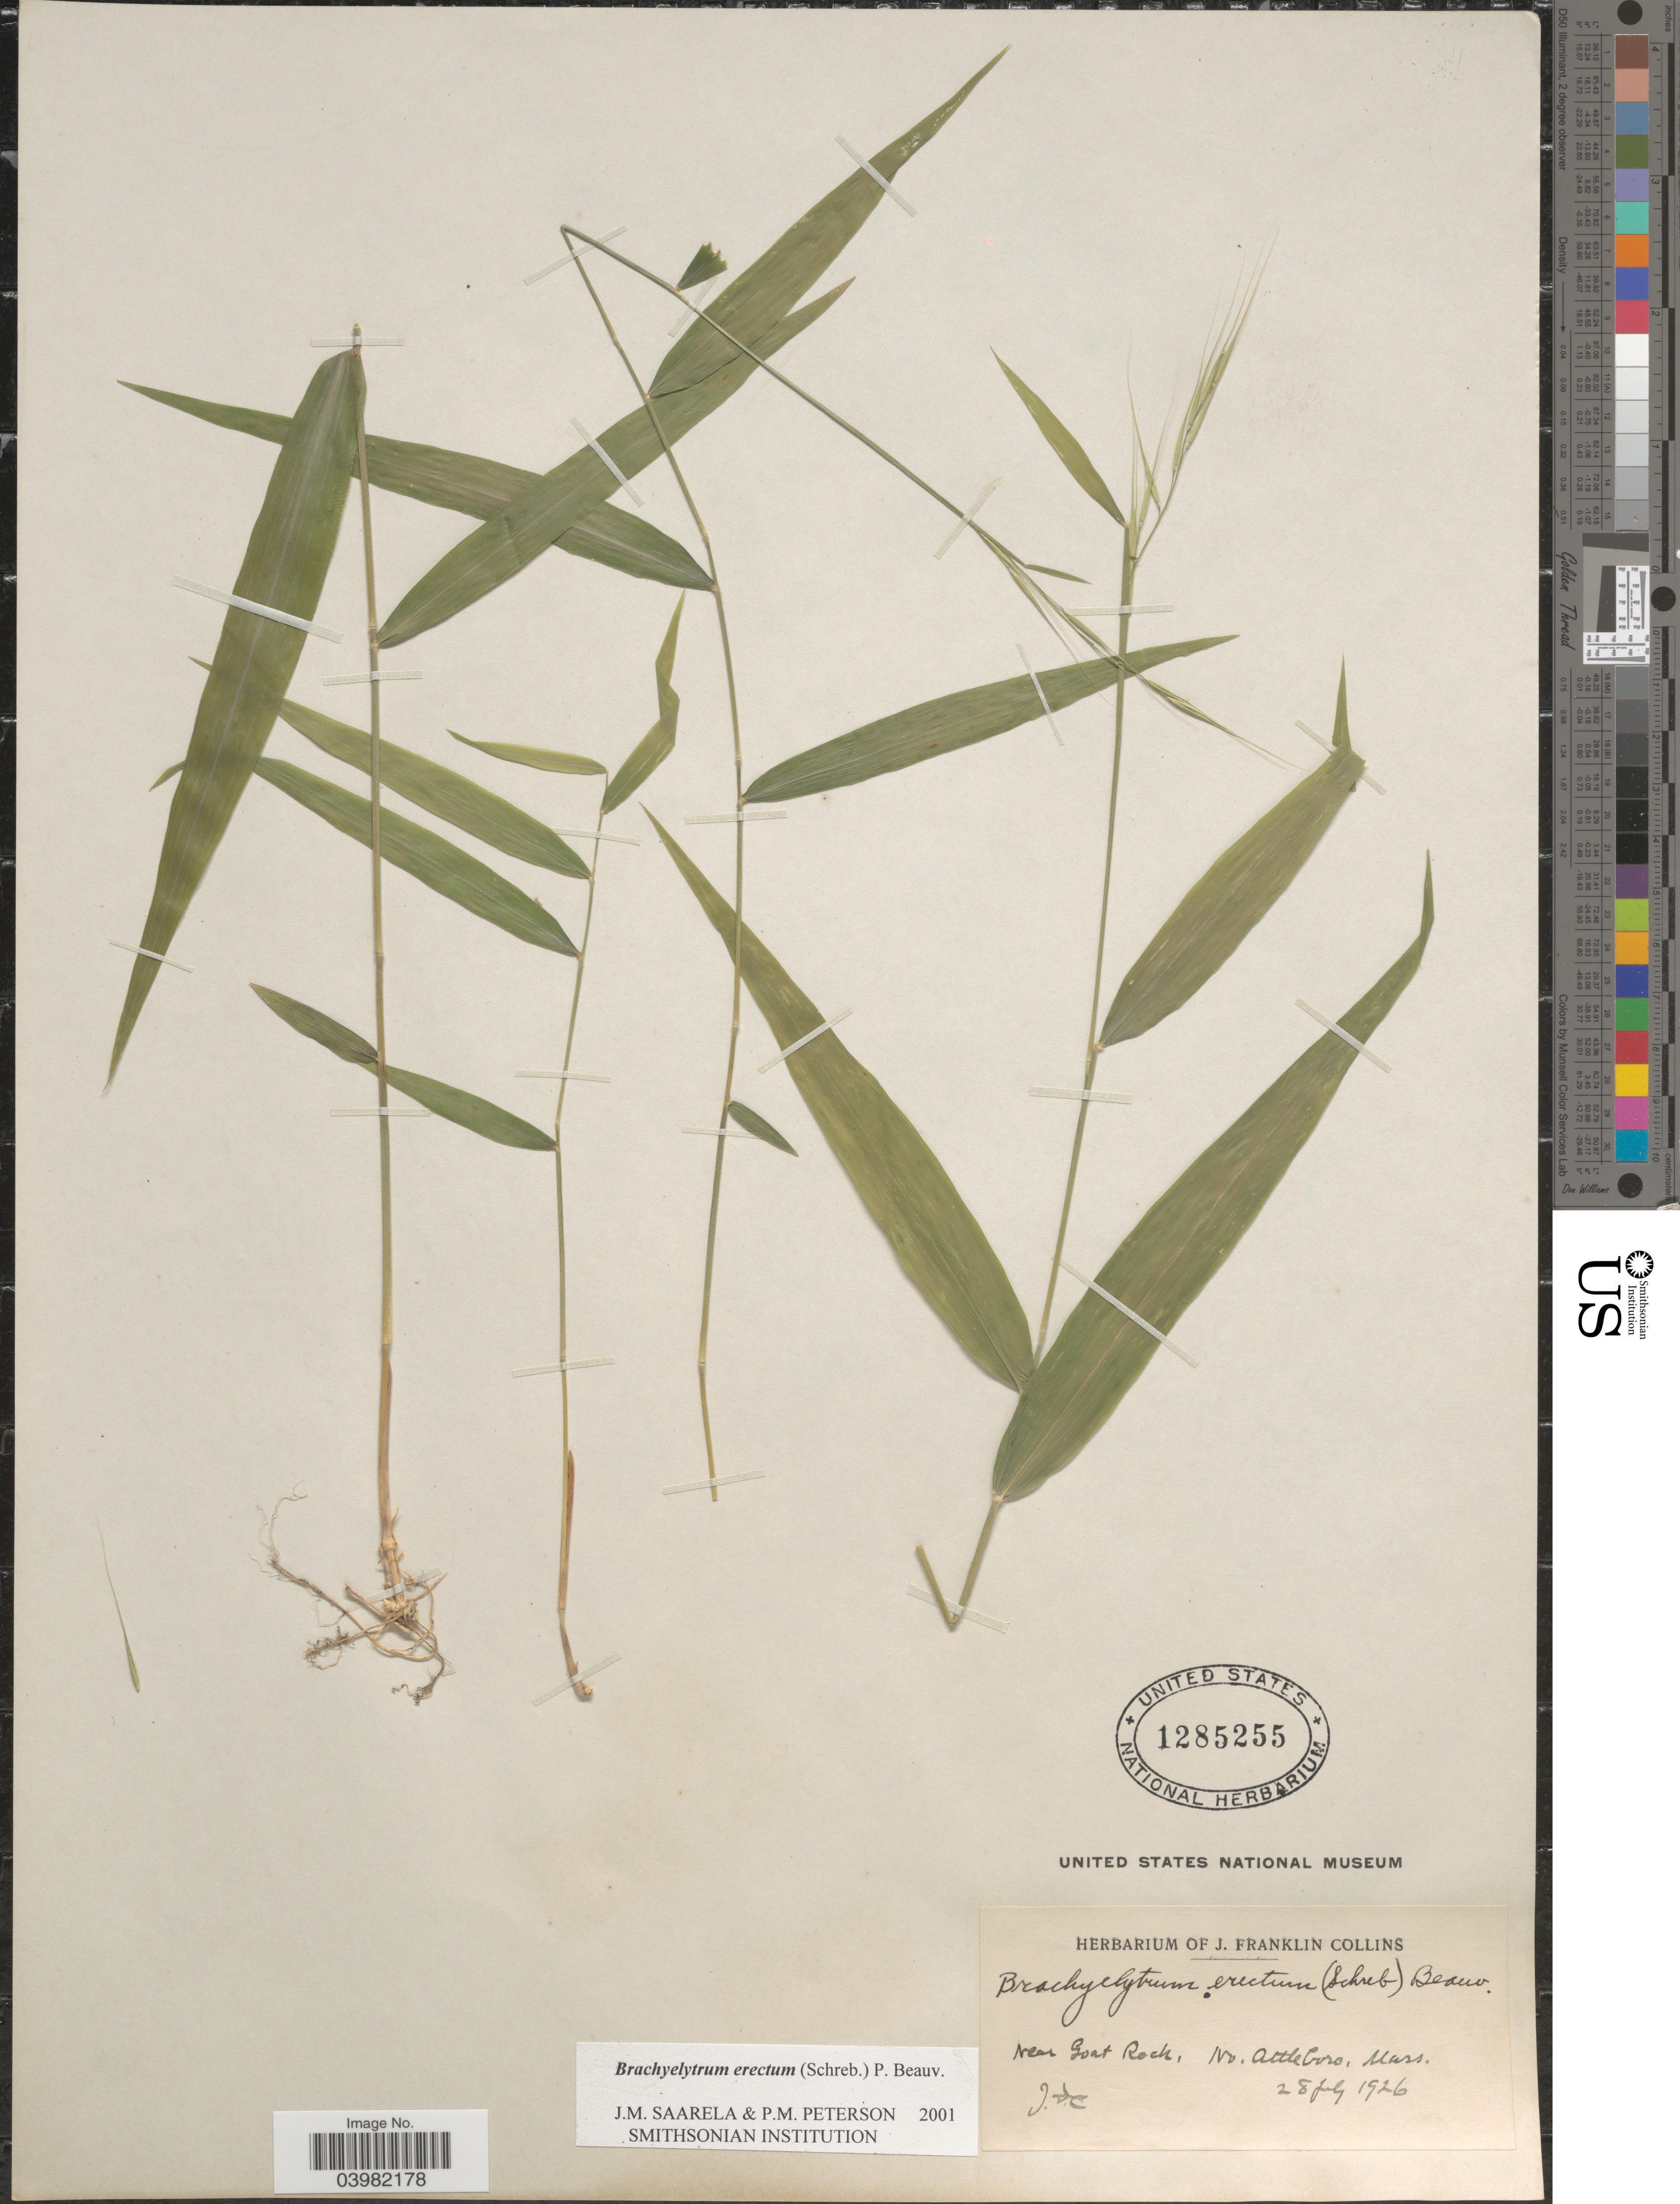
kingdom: Plantae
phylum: Tracheophyta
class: Liliopsida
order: Poales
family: Poaceae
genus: Brachyelytrum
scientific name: Brachyelytrum erectum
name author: (Schreb.) P. Beauv.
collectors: J. Collins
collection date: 1926-07-28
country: United States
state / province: Massachusetts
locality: Near Goat Rock, No. Attleboro.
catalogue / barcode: US 1285255